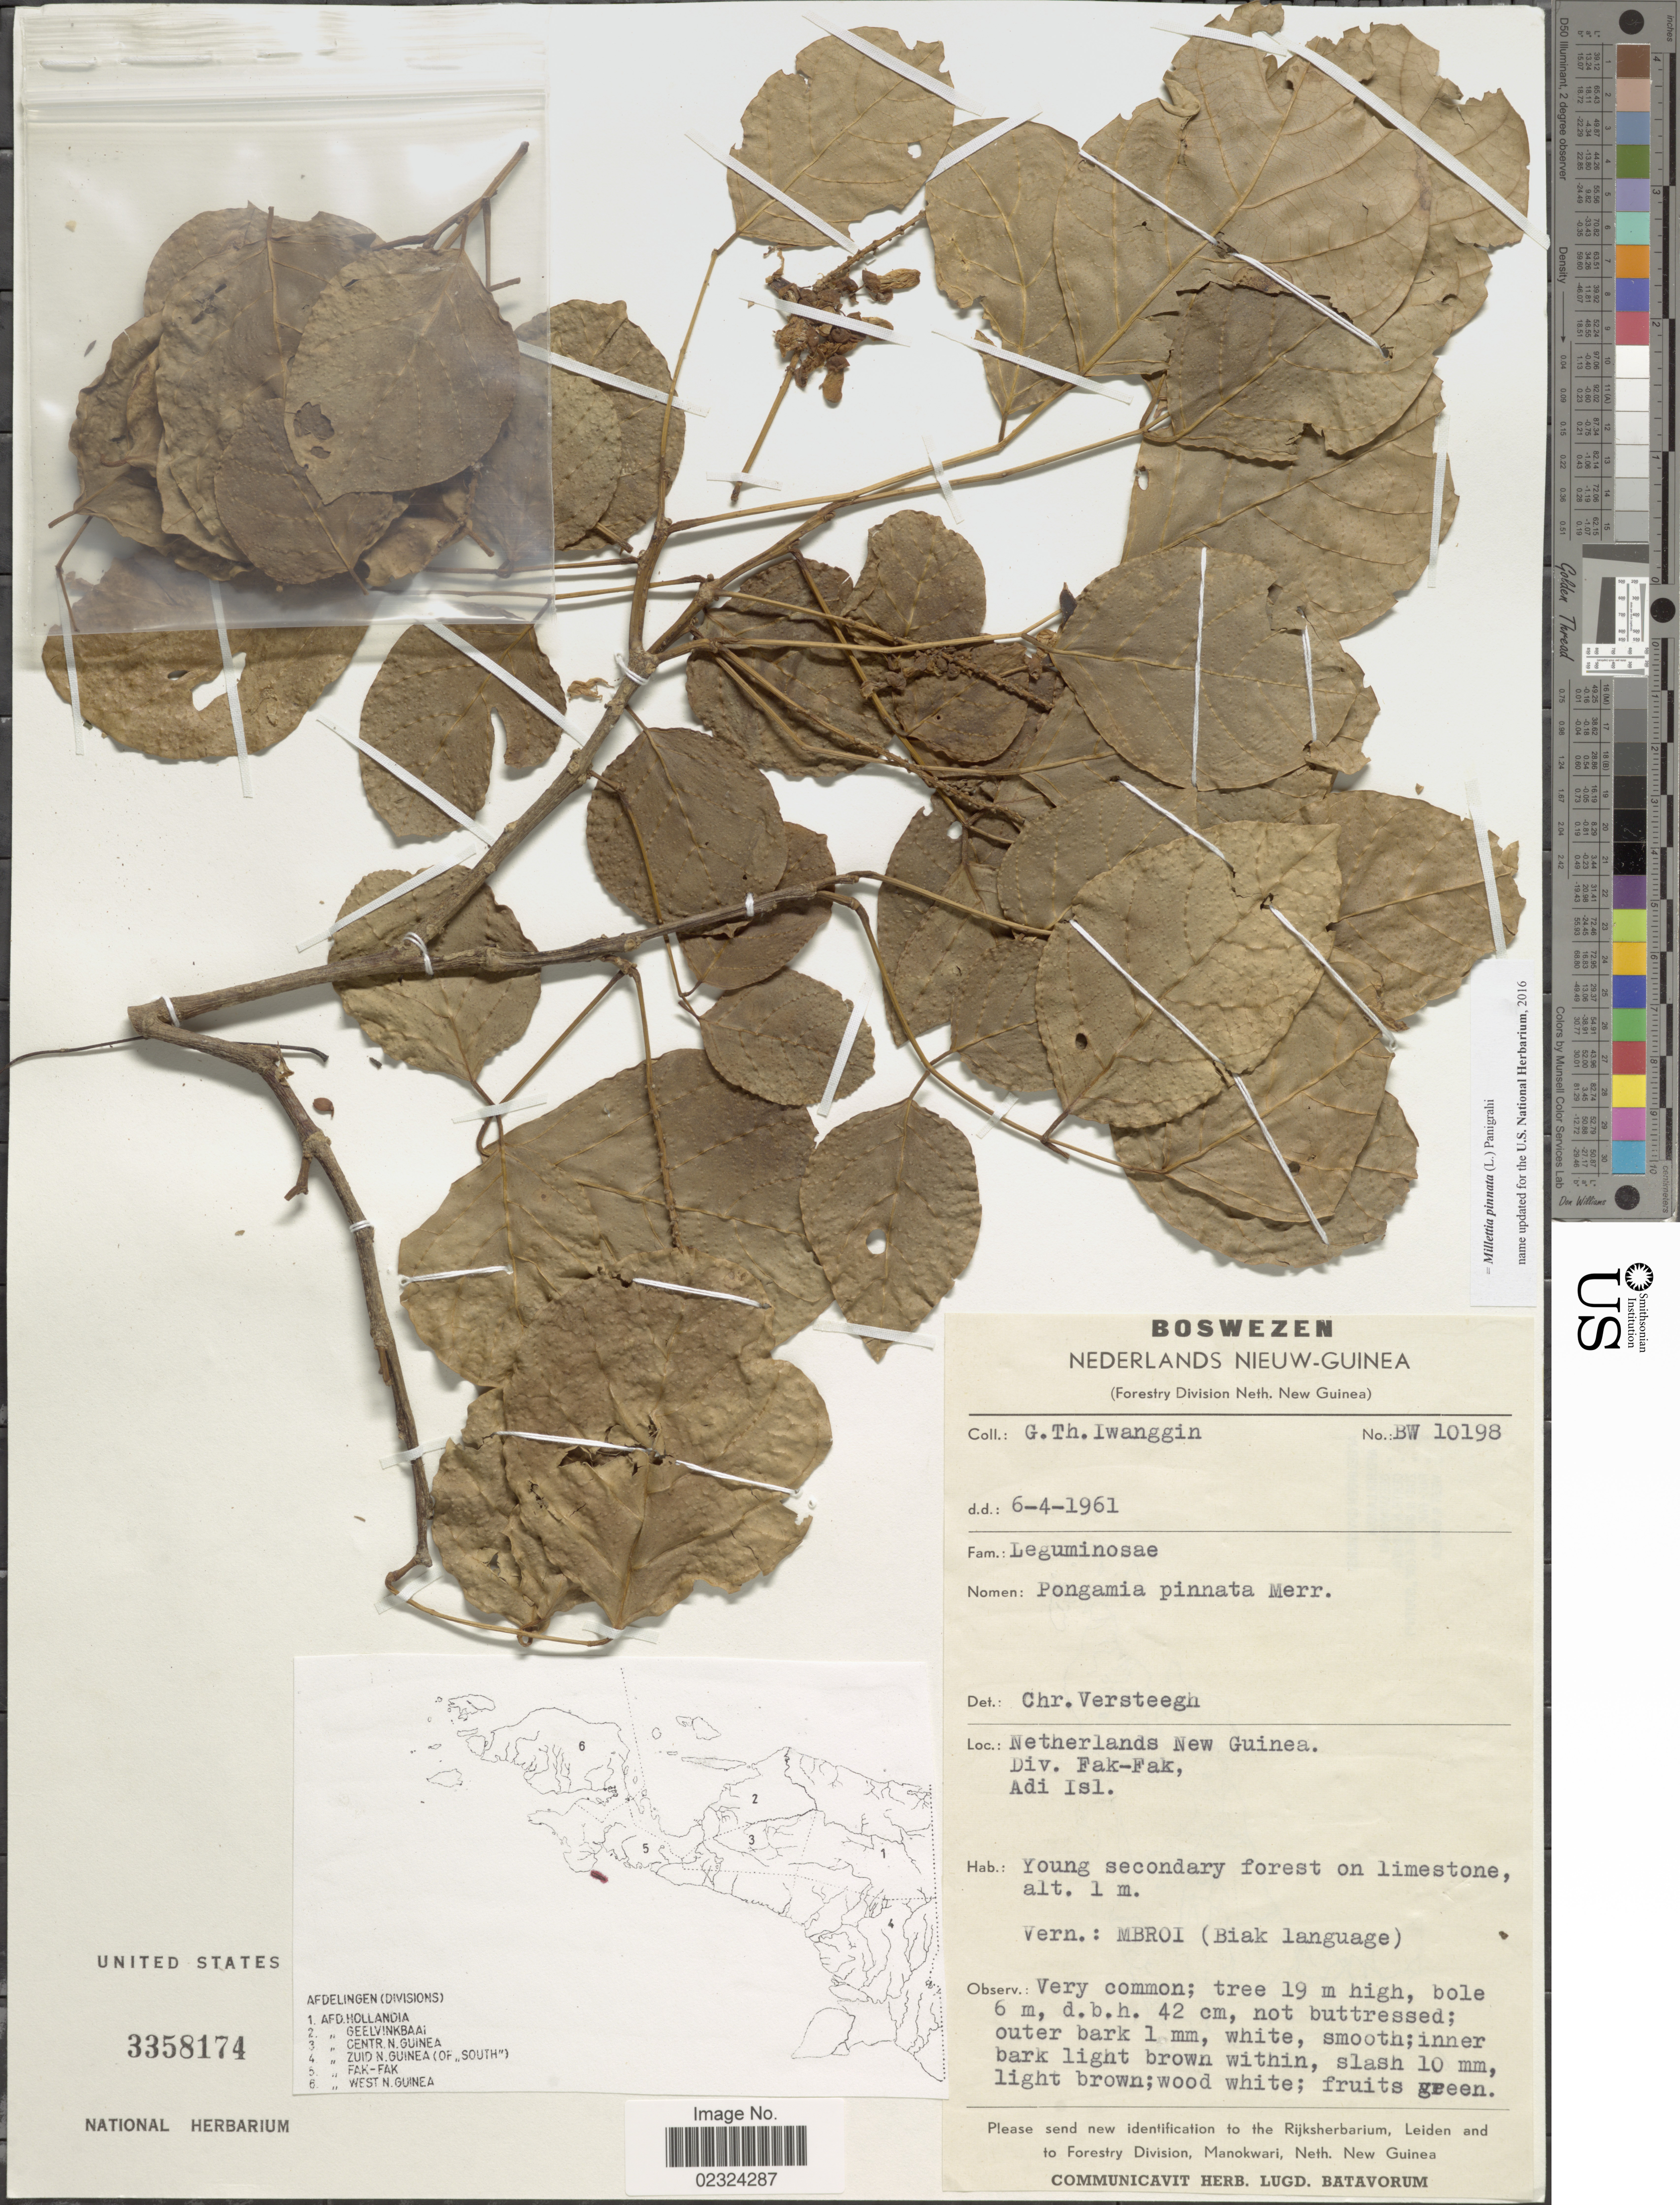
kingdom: Plantae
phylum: Tracheophyta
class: Magnoliopsida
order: Fabales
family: Fabaceae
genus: Millettia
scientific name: Millettia pinnata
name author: (L.) Panigrahi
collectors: G. Iwanggin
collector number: BW10198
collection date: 1961-04-06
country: Indonesia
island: New Guinea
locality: Netherlands New Guinea, Div. Fak-Fak, Adi Isl.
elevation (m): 1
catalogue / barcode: US 3358174